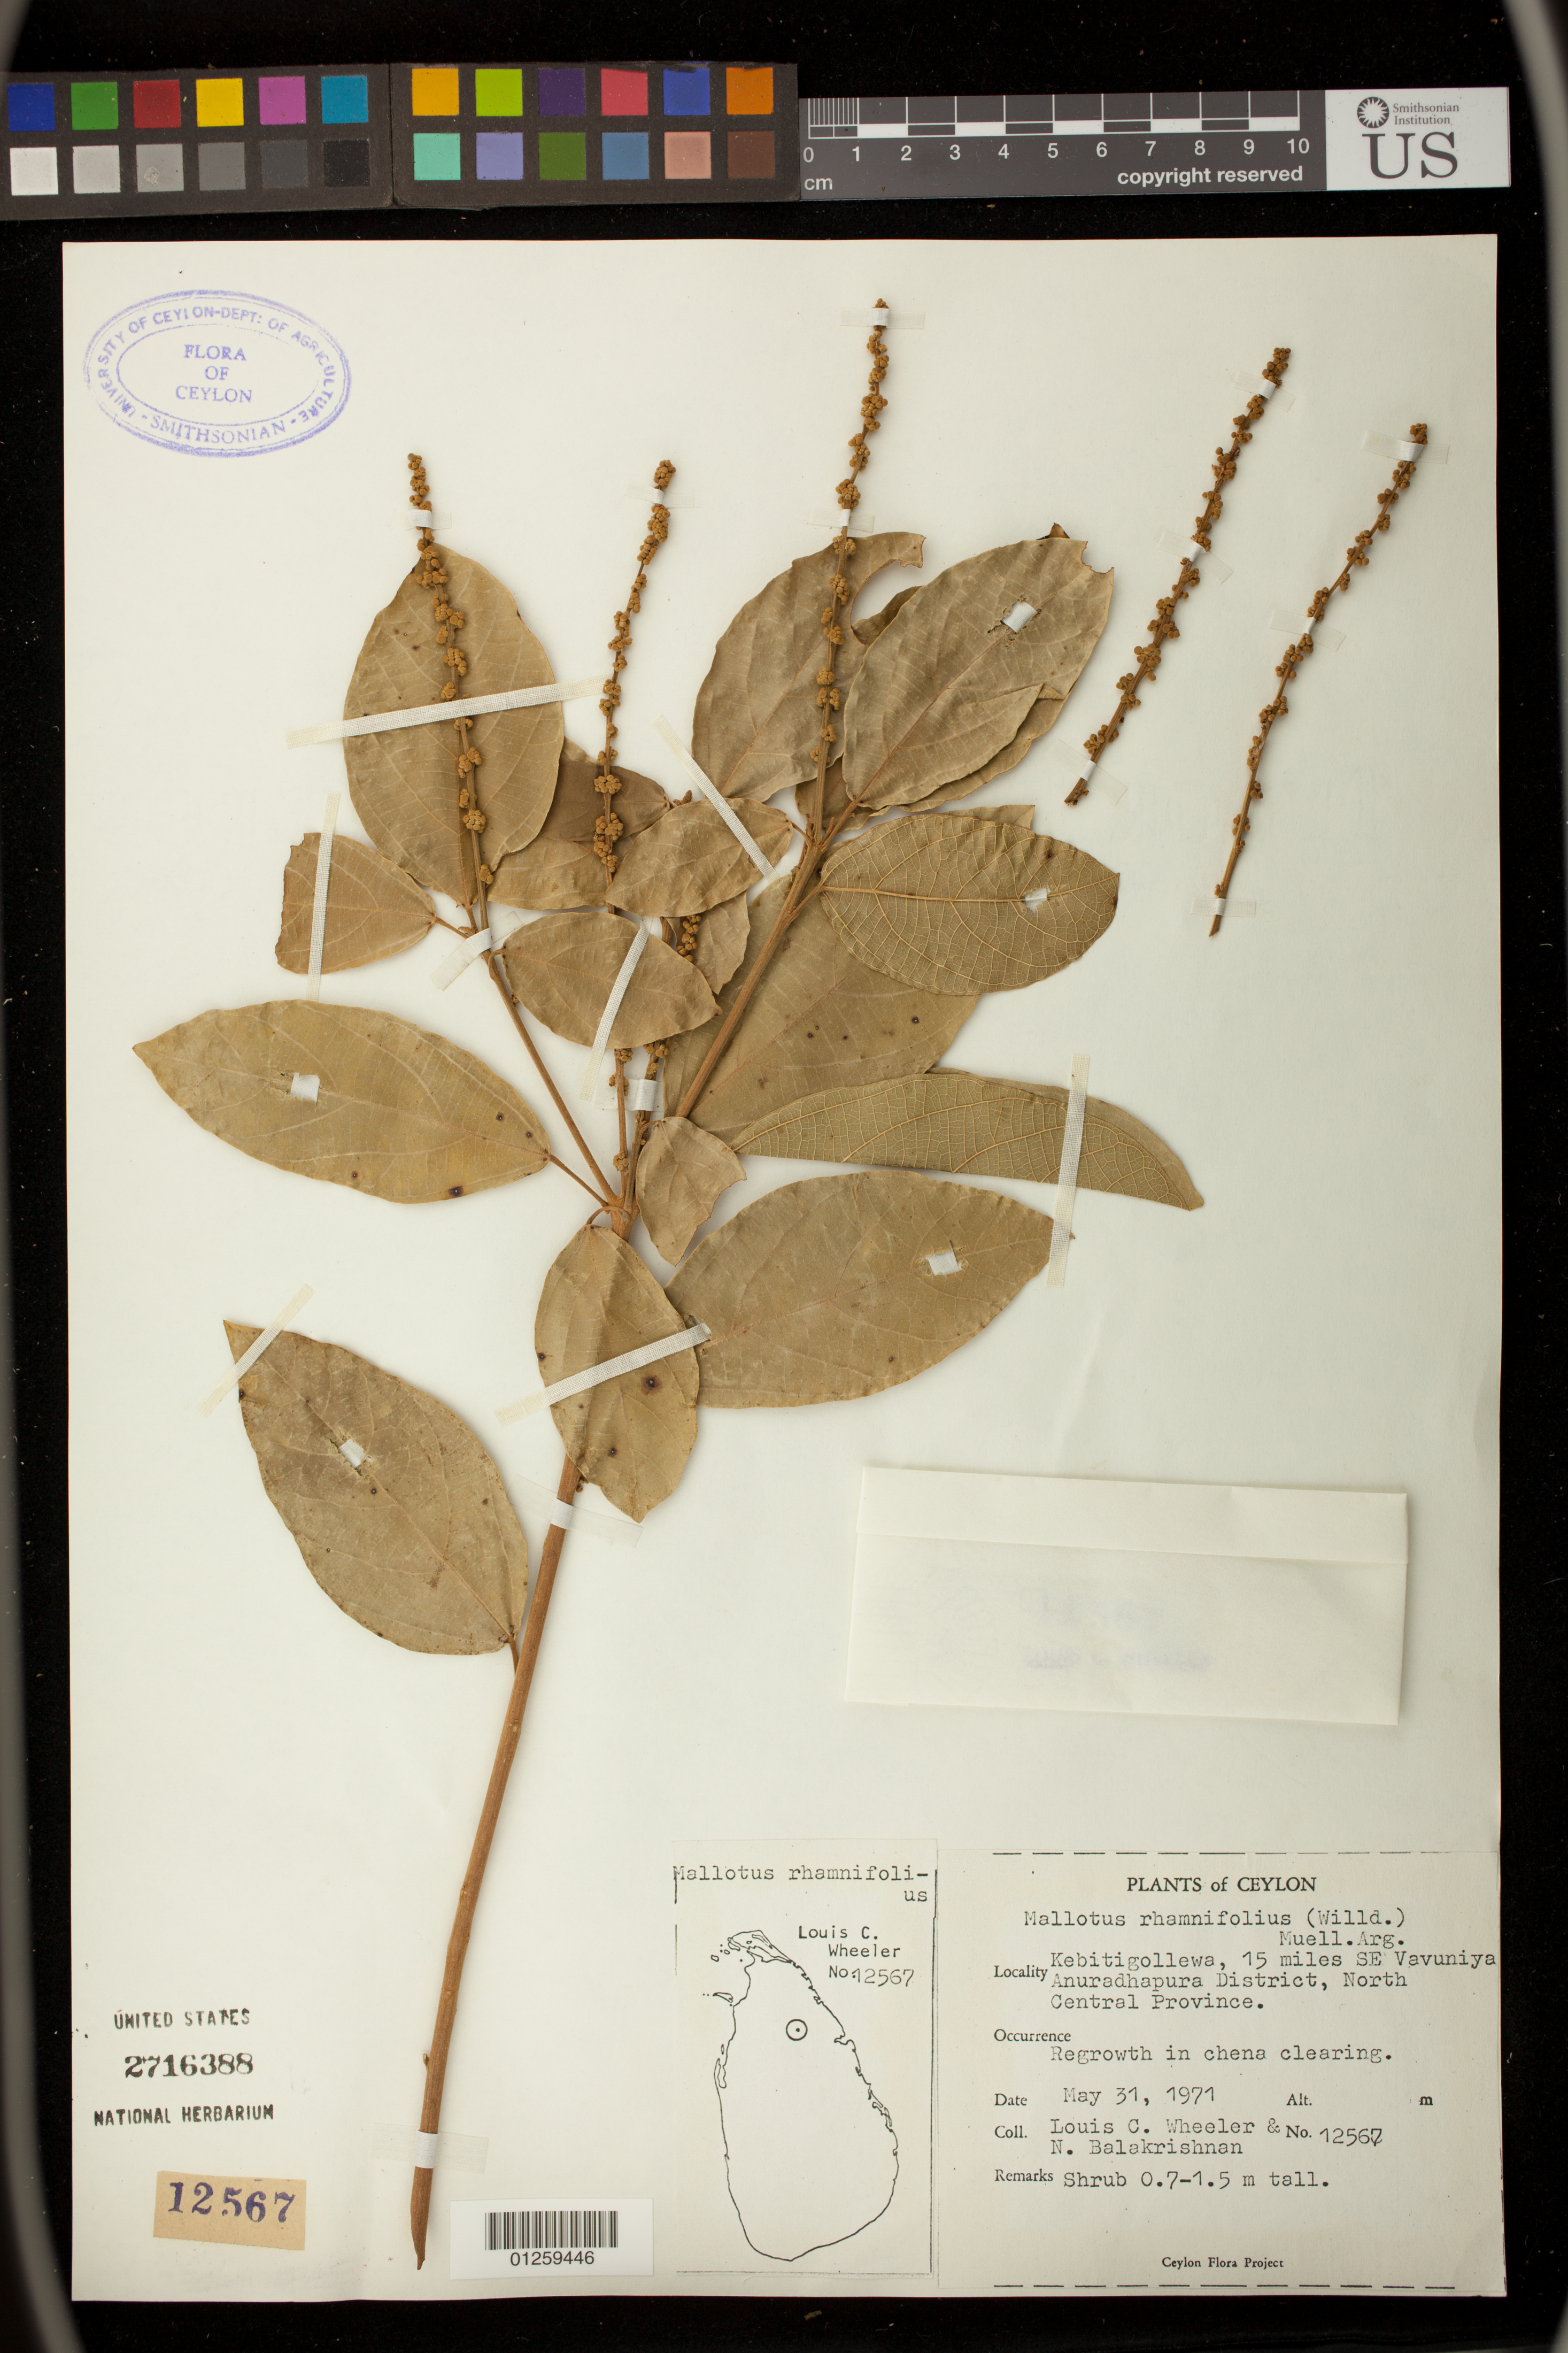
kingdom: Plantae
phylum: Tracheophyta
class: Magnoliopsida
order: Malpighiales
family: Euphorbiaceae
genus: Mallotus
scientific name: Mallotus rhamnifolius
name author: (Willd.) Müll. Arg.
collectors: L. C. Wheeler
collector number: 12567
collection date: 1971-05-31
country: Sri Lanka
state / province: North Central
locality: Kebitigollewa, 15 miles SE Vavuniya Anuradhapura District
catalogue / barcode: US 2716388